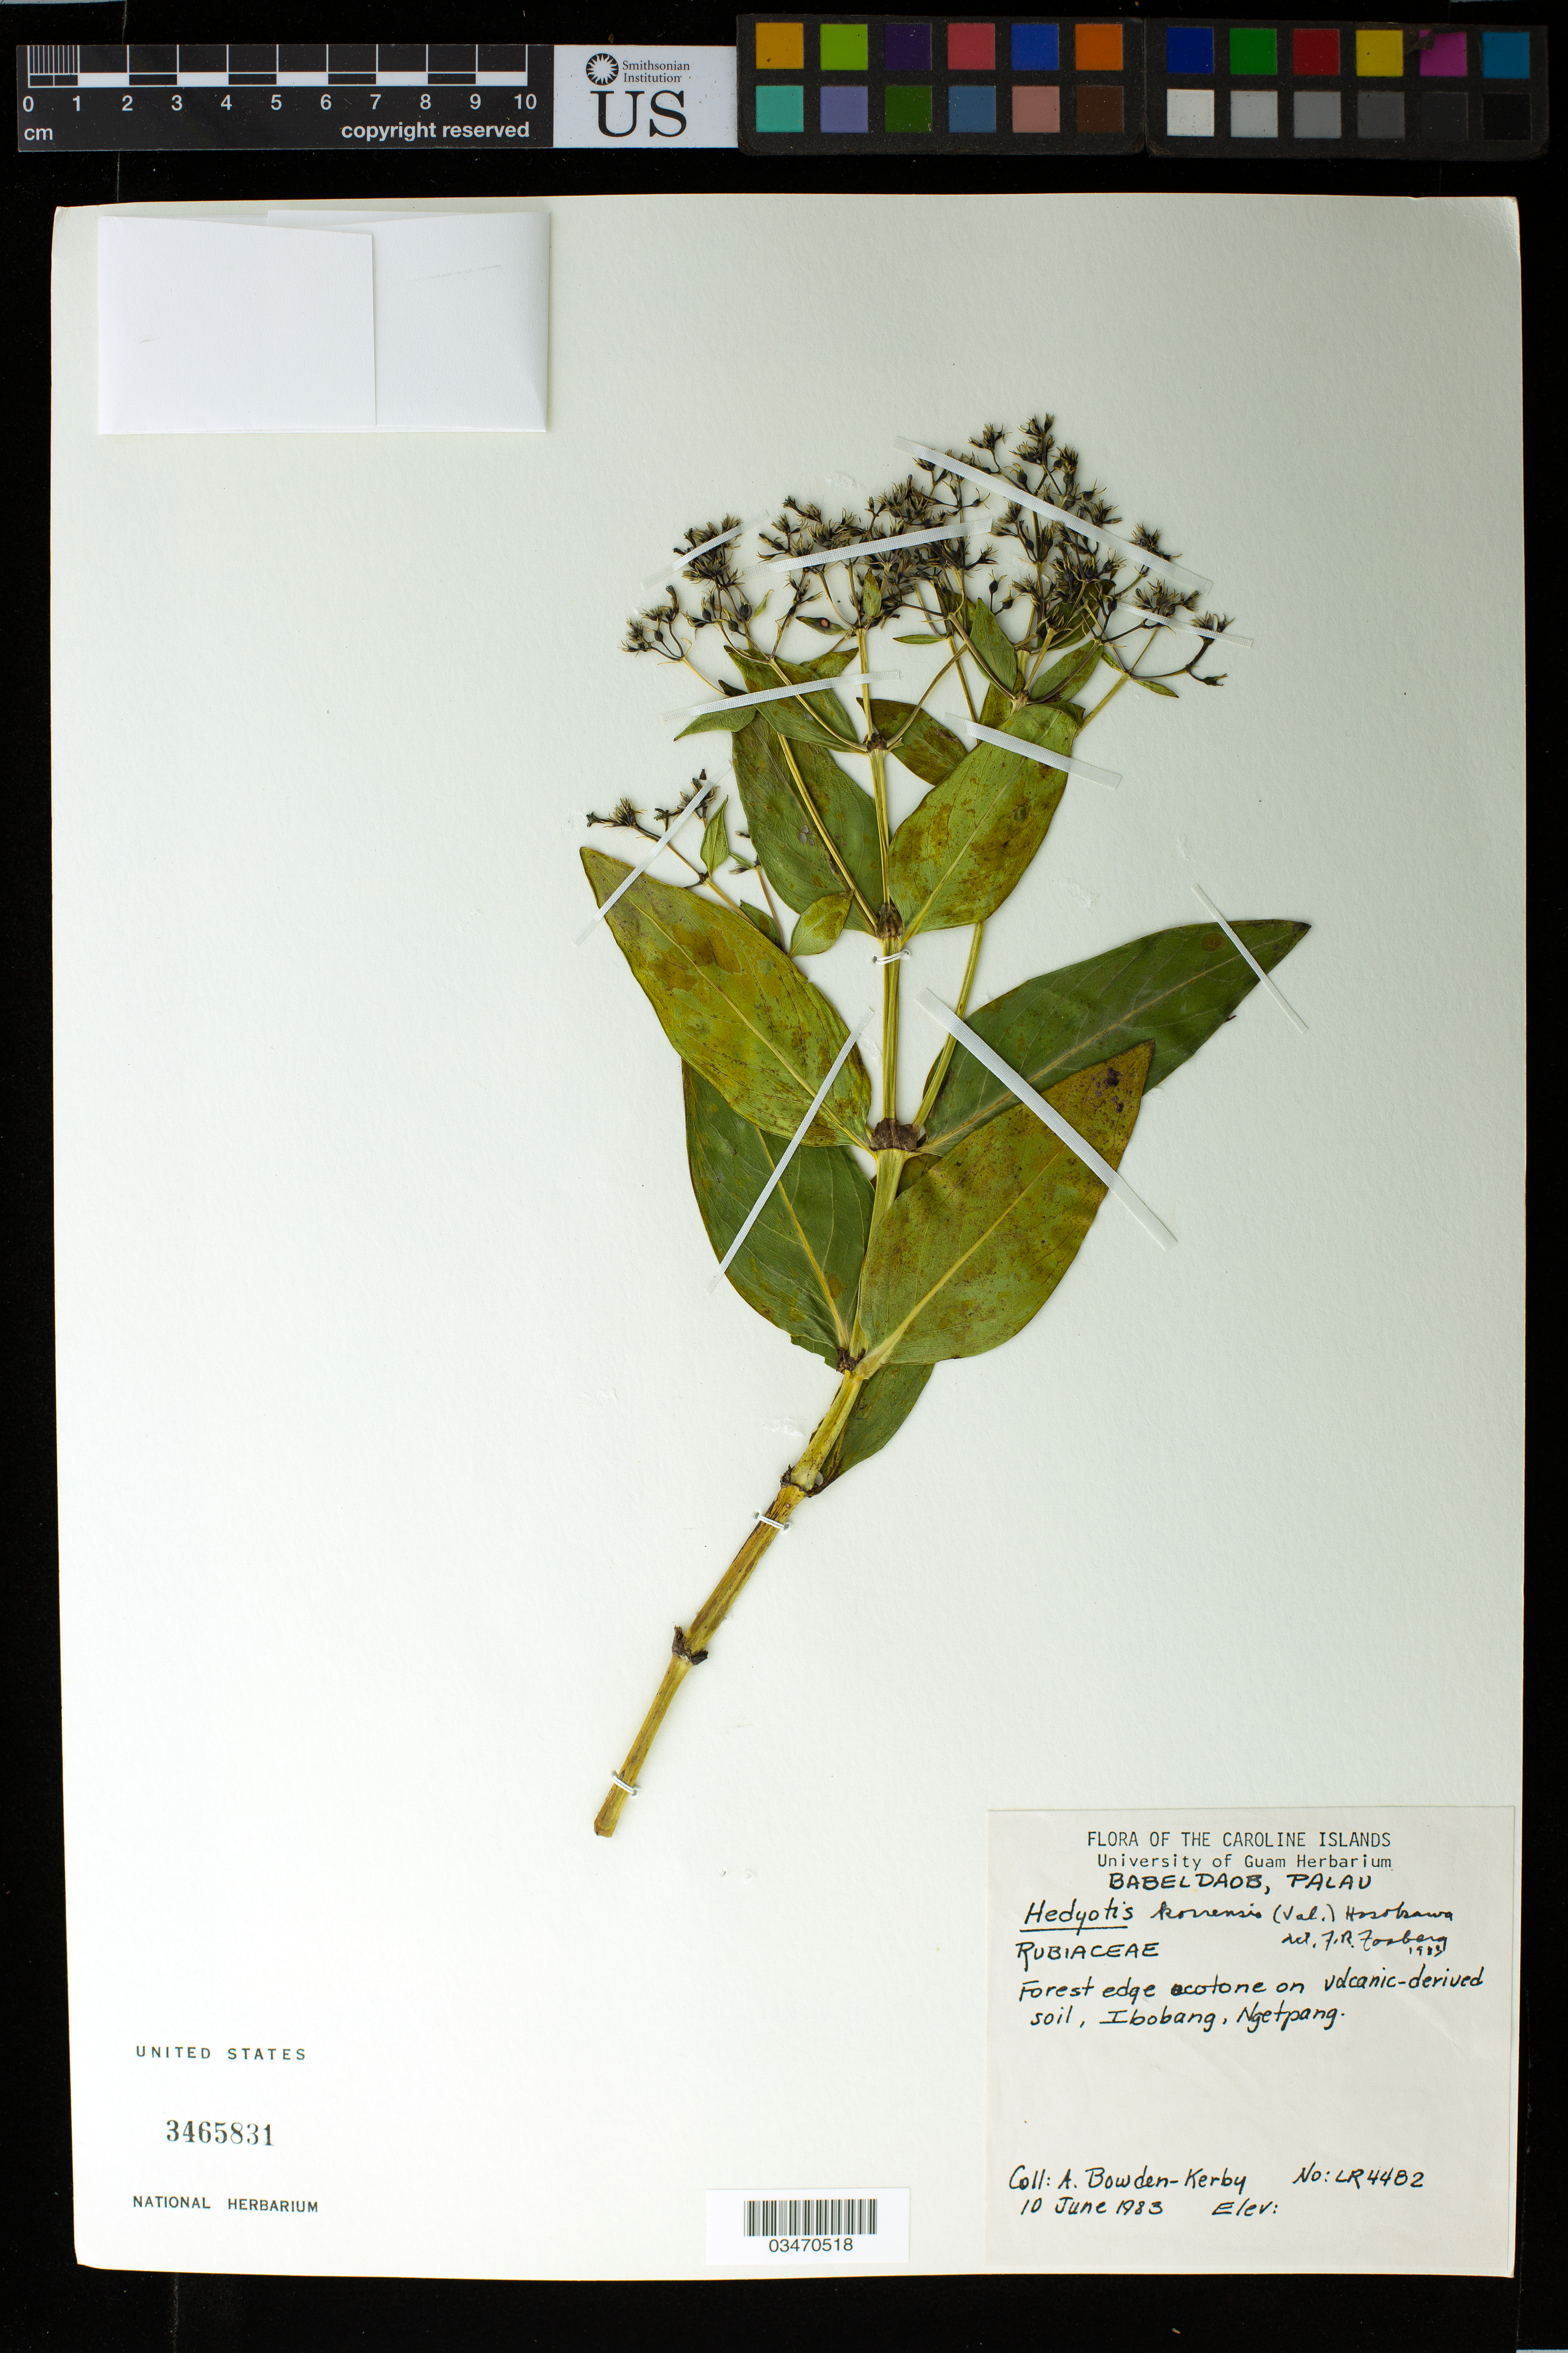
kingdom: Plantae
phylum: Tracheophyta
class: Magnoliopsida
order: Gentianales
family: Rubiaceae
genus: Hedyotis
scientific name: Hedyotis korrorensis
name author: Hosok.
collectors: A. Bowden-Kerby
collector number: LR4482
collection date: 1983-06-10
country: Palau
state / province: Ngatpang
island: Babeldaob [Babelthuap]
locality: Ibobang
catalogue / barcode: US 3465831